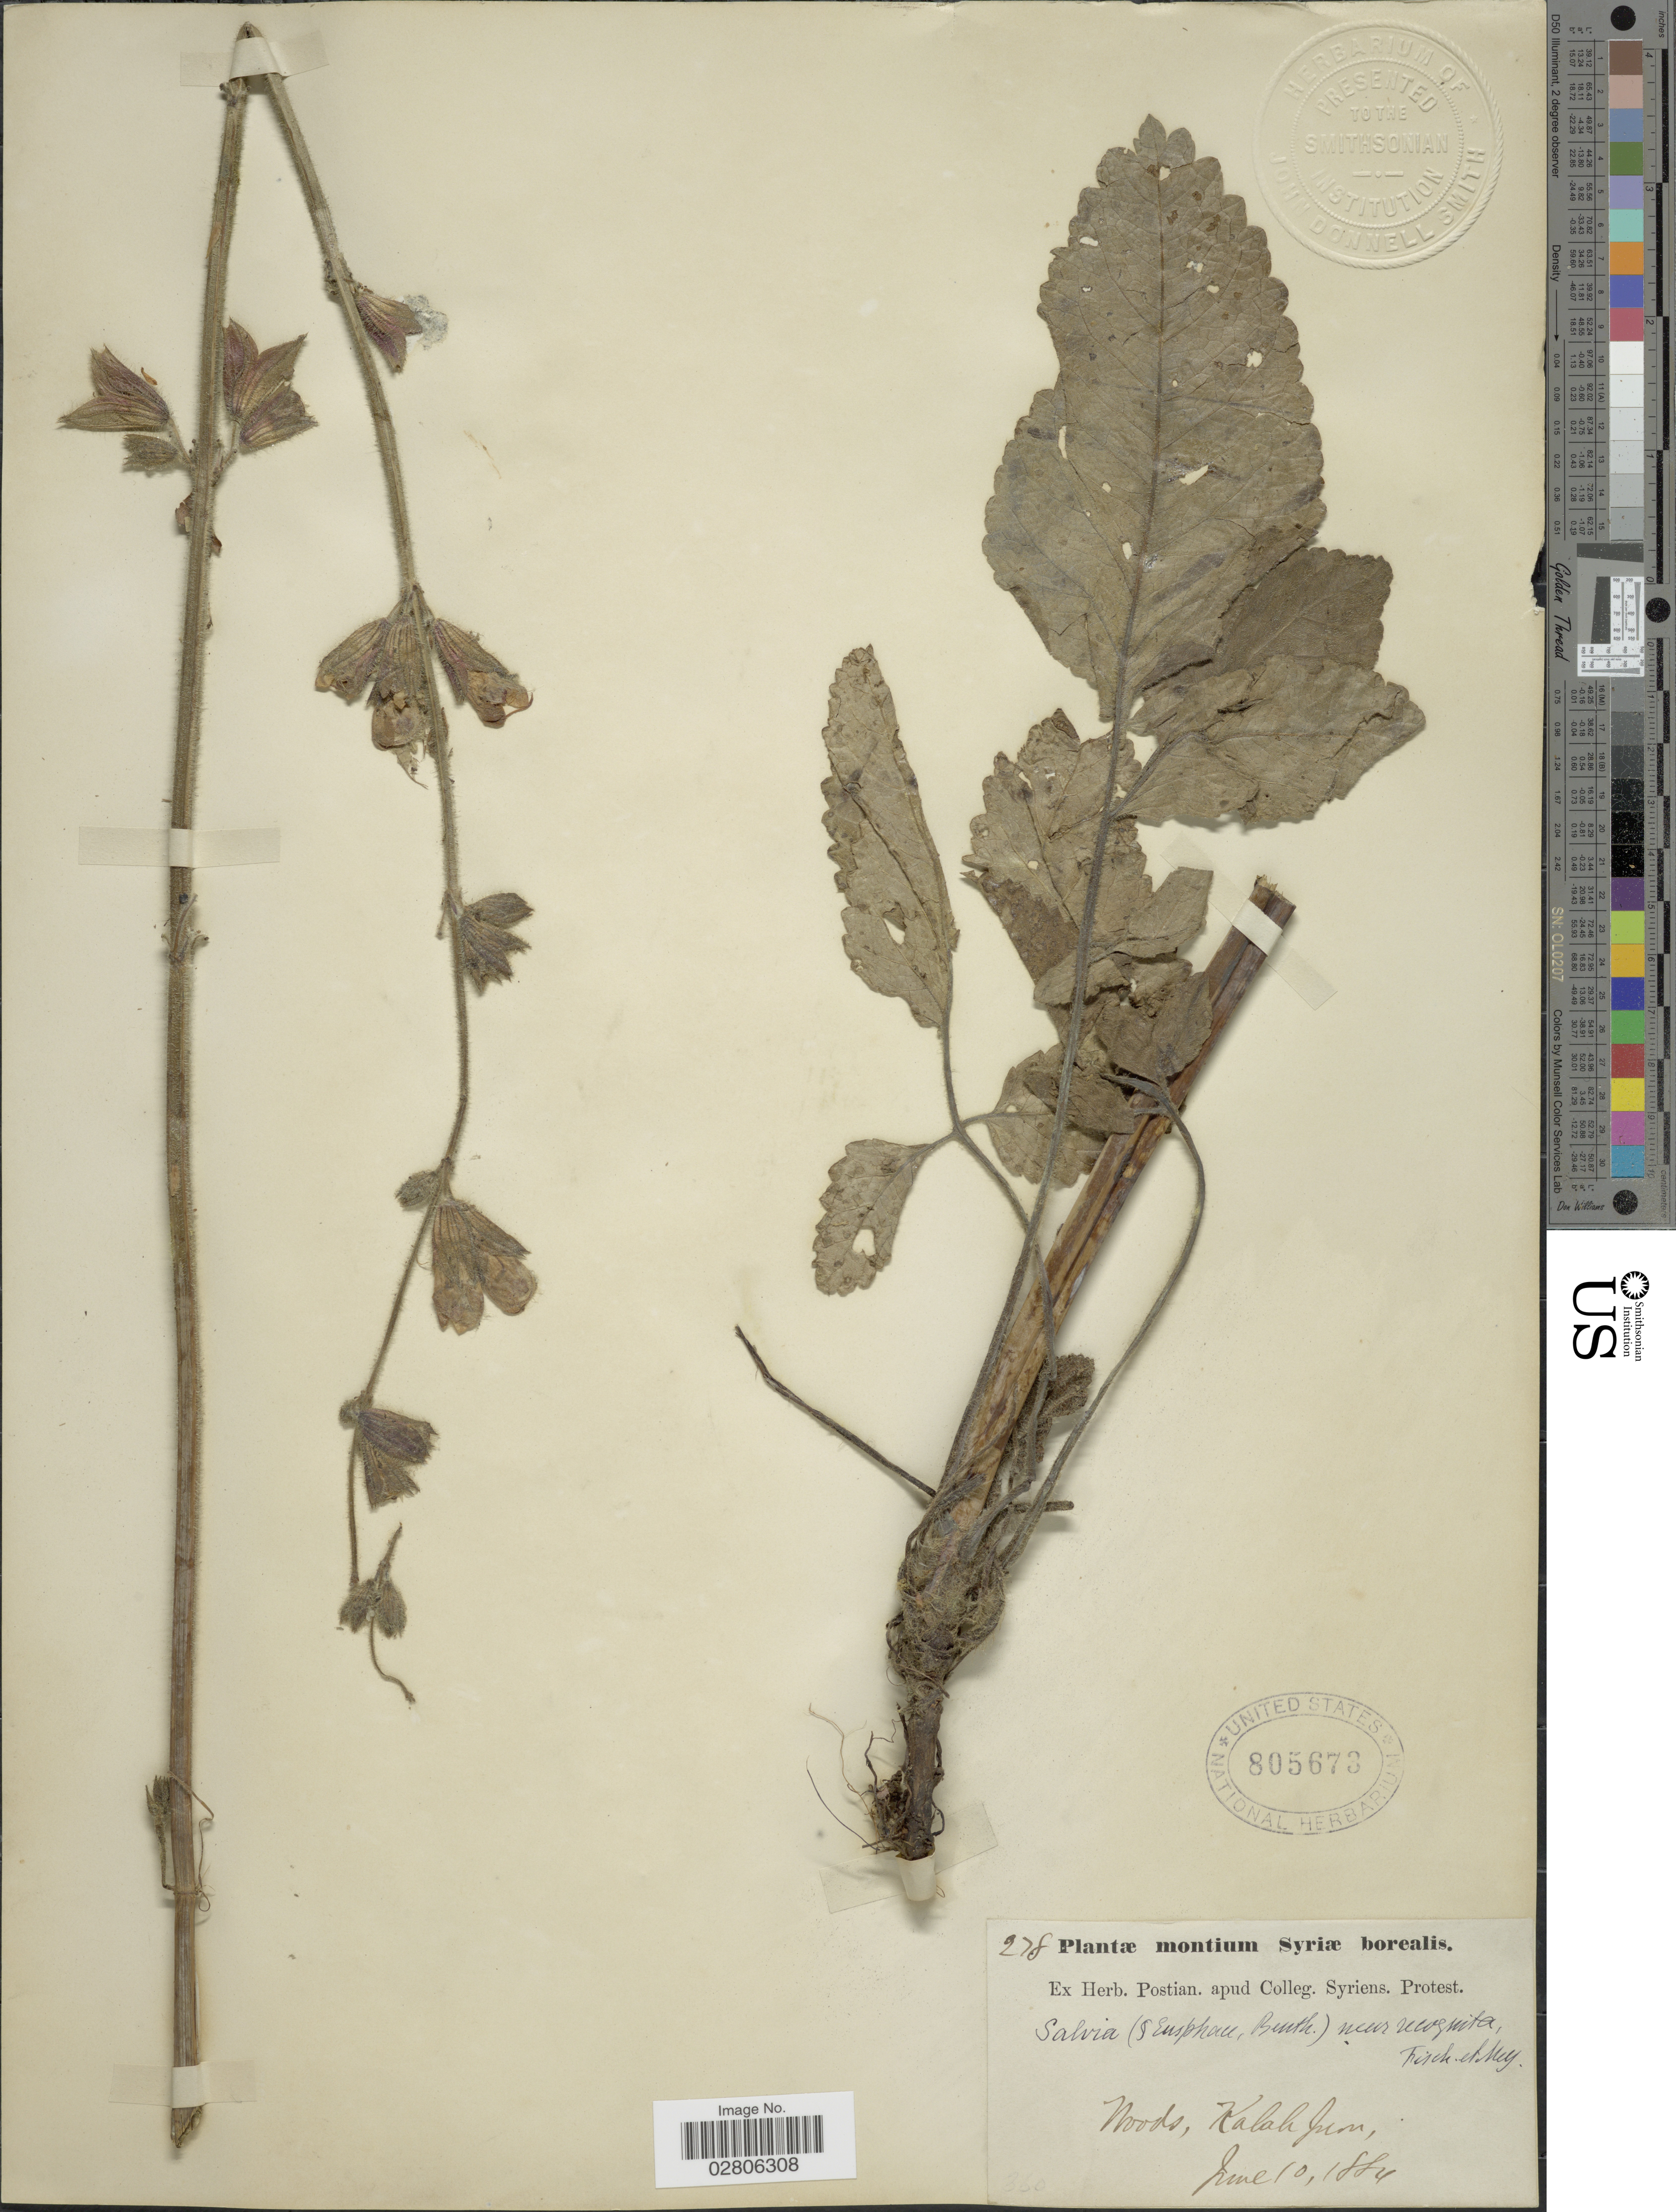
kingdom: Plantae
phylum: Tracheophyta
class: Magnoliopsida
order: Lamiales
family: Lamiaceae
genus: Salvia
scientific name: Salvia recognita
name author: Fisch. & C.A. Mey.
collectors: ex herb. Postian. apud Colleg. Syriens. Protest. USE "Fannie P. A. Shepard" (10308853) AS PRIMARY COLLECTOR INSTEAD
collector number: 278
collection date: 1884-06-10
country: Syria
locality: Montium Syriæ borealis. Woods, Kalah Jum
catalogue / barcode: US 805673